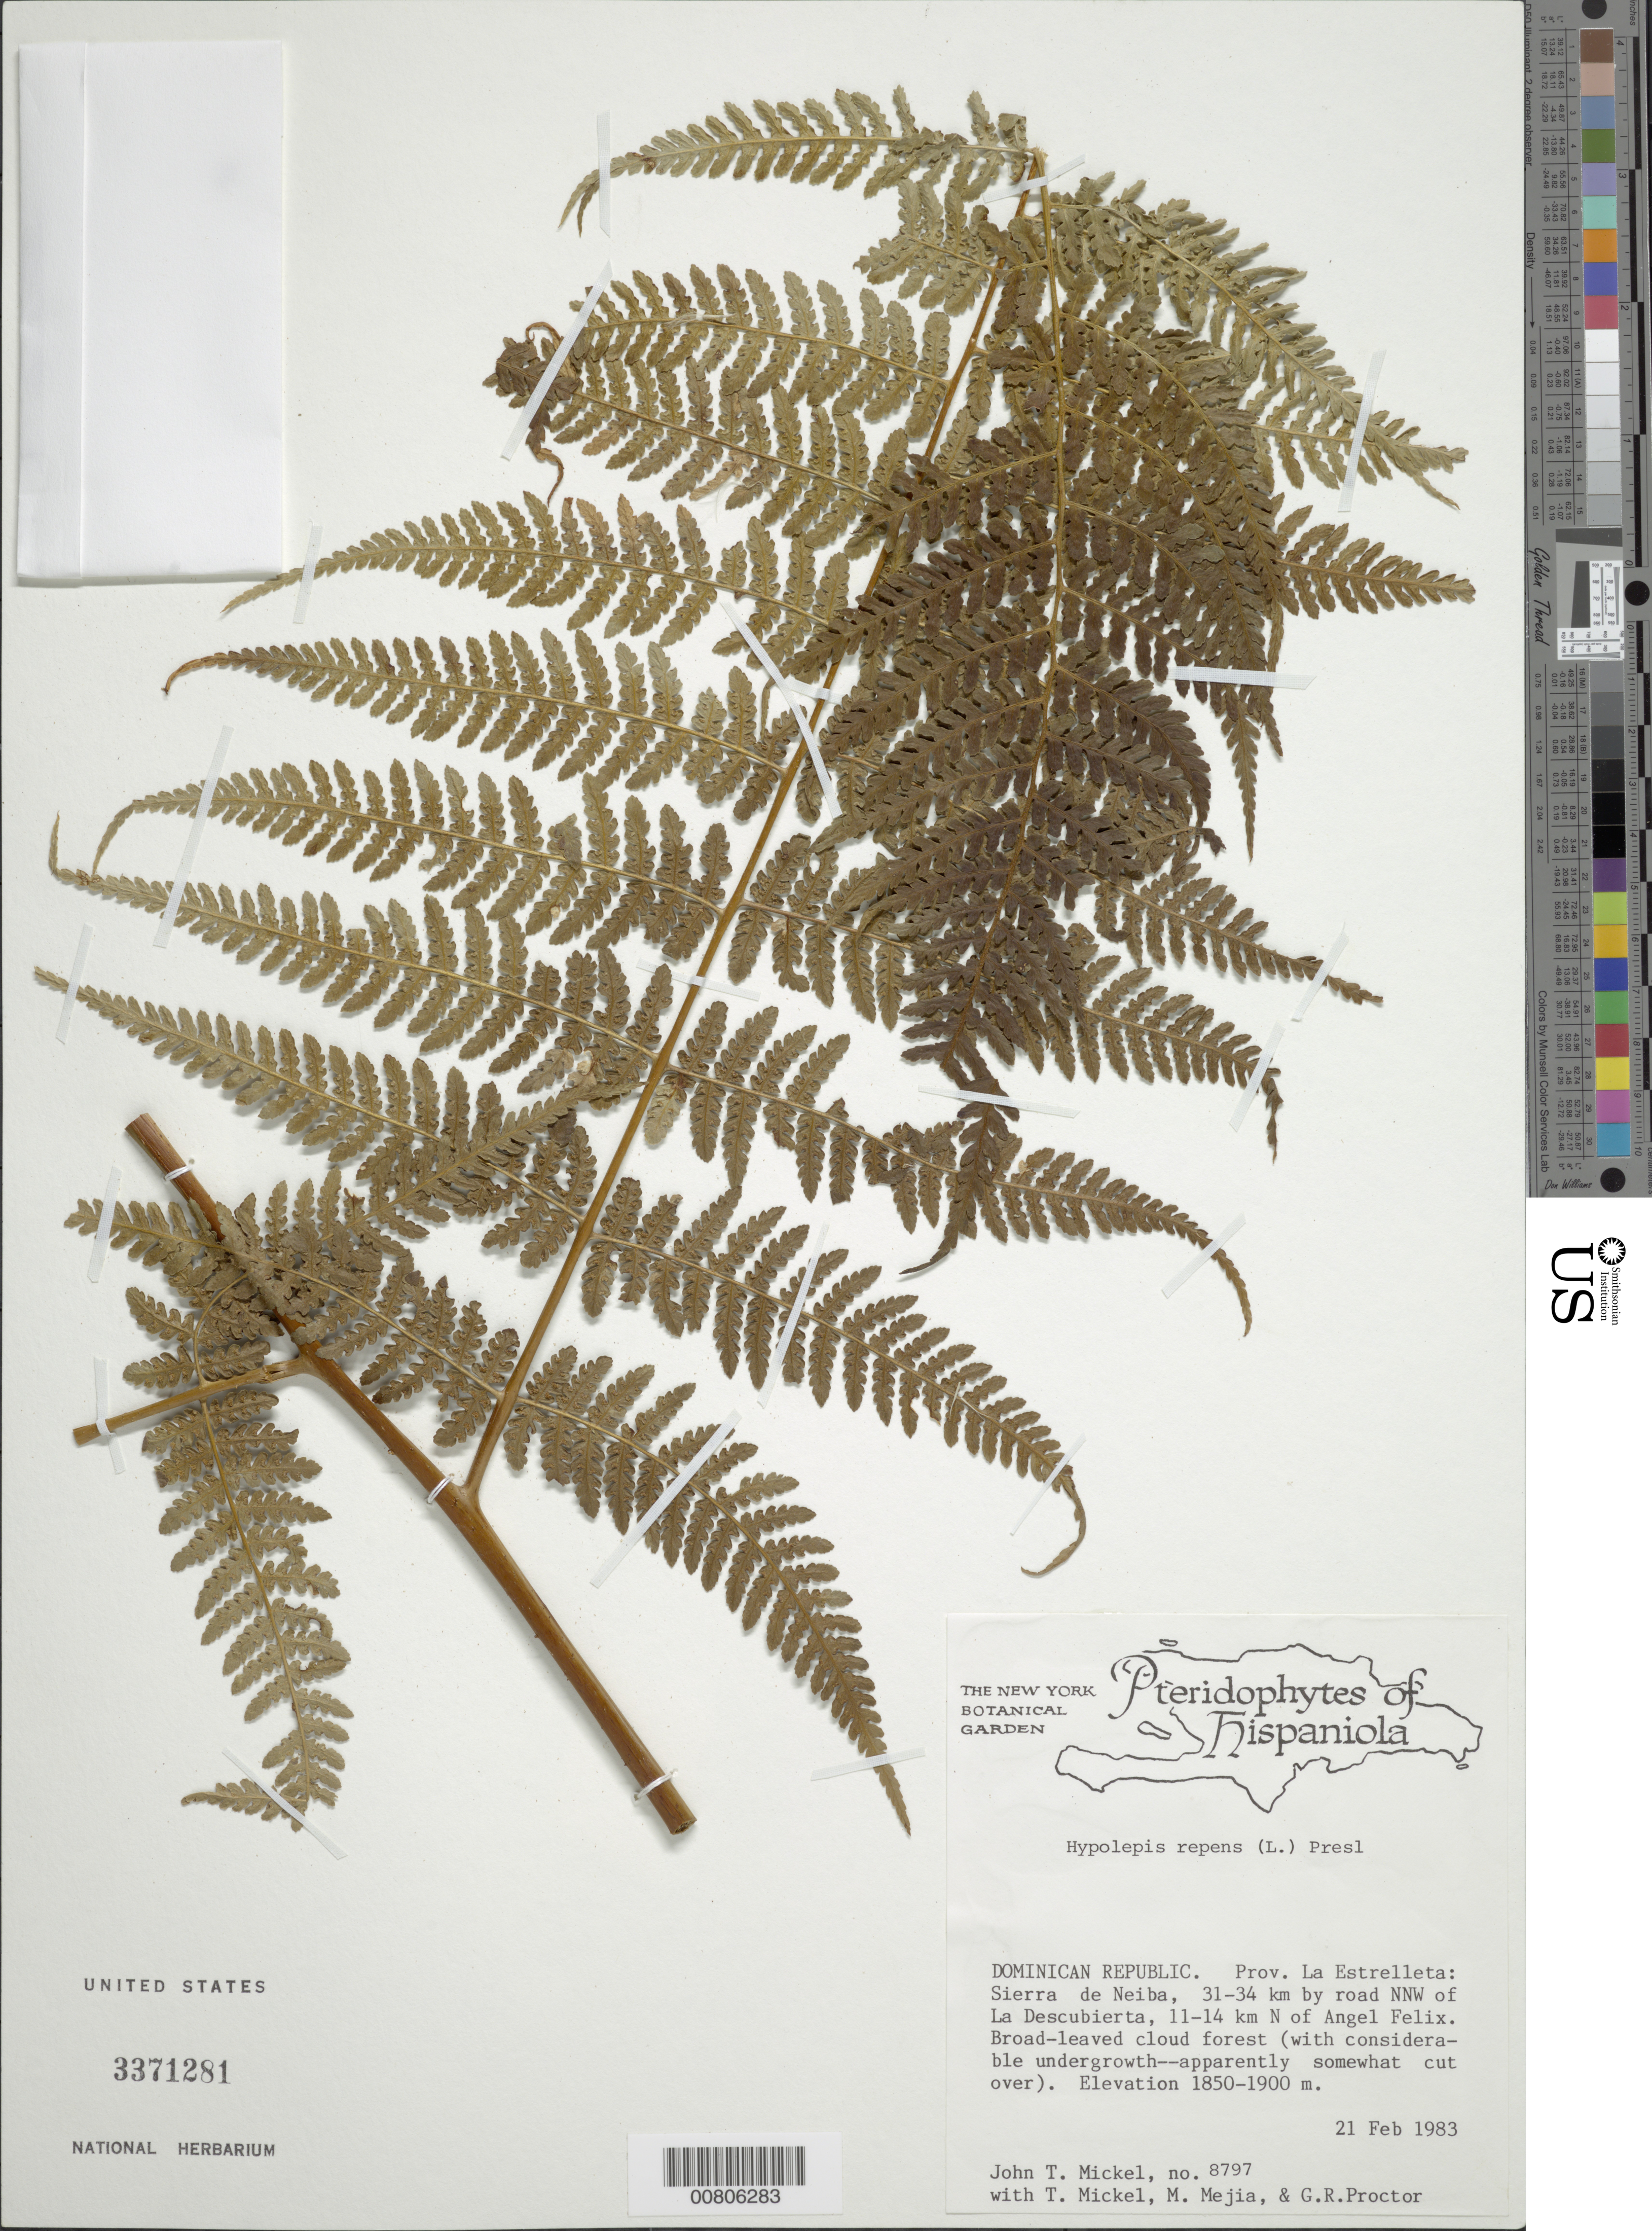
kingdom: Plantae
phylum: Tracheophyta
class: Polypodiopsida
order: Polypodiales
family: Dennstaedtiaceae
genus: Hypolepis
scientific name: Hypolepis repens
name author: (L.) C. Presl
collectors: J. T. Mickel, T. Mickel, M. Mejia & G. R. Proctor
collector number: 8797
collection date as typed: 21 Feb 1983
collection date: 1983-02-21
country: Dominican Republic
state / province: La Altagracia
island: Hispaniola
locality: Prov. La Estrelleta, Sierra de Neiba, 31-34 km by road NNW of La Descubierta, 11-14 km N of Angel Felix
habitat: Broad-leaved cloud forest, with considerable undergrowth -- apparaently somewhat cut over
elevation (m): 1850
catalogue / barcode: US 3371281